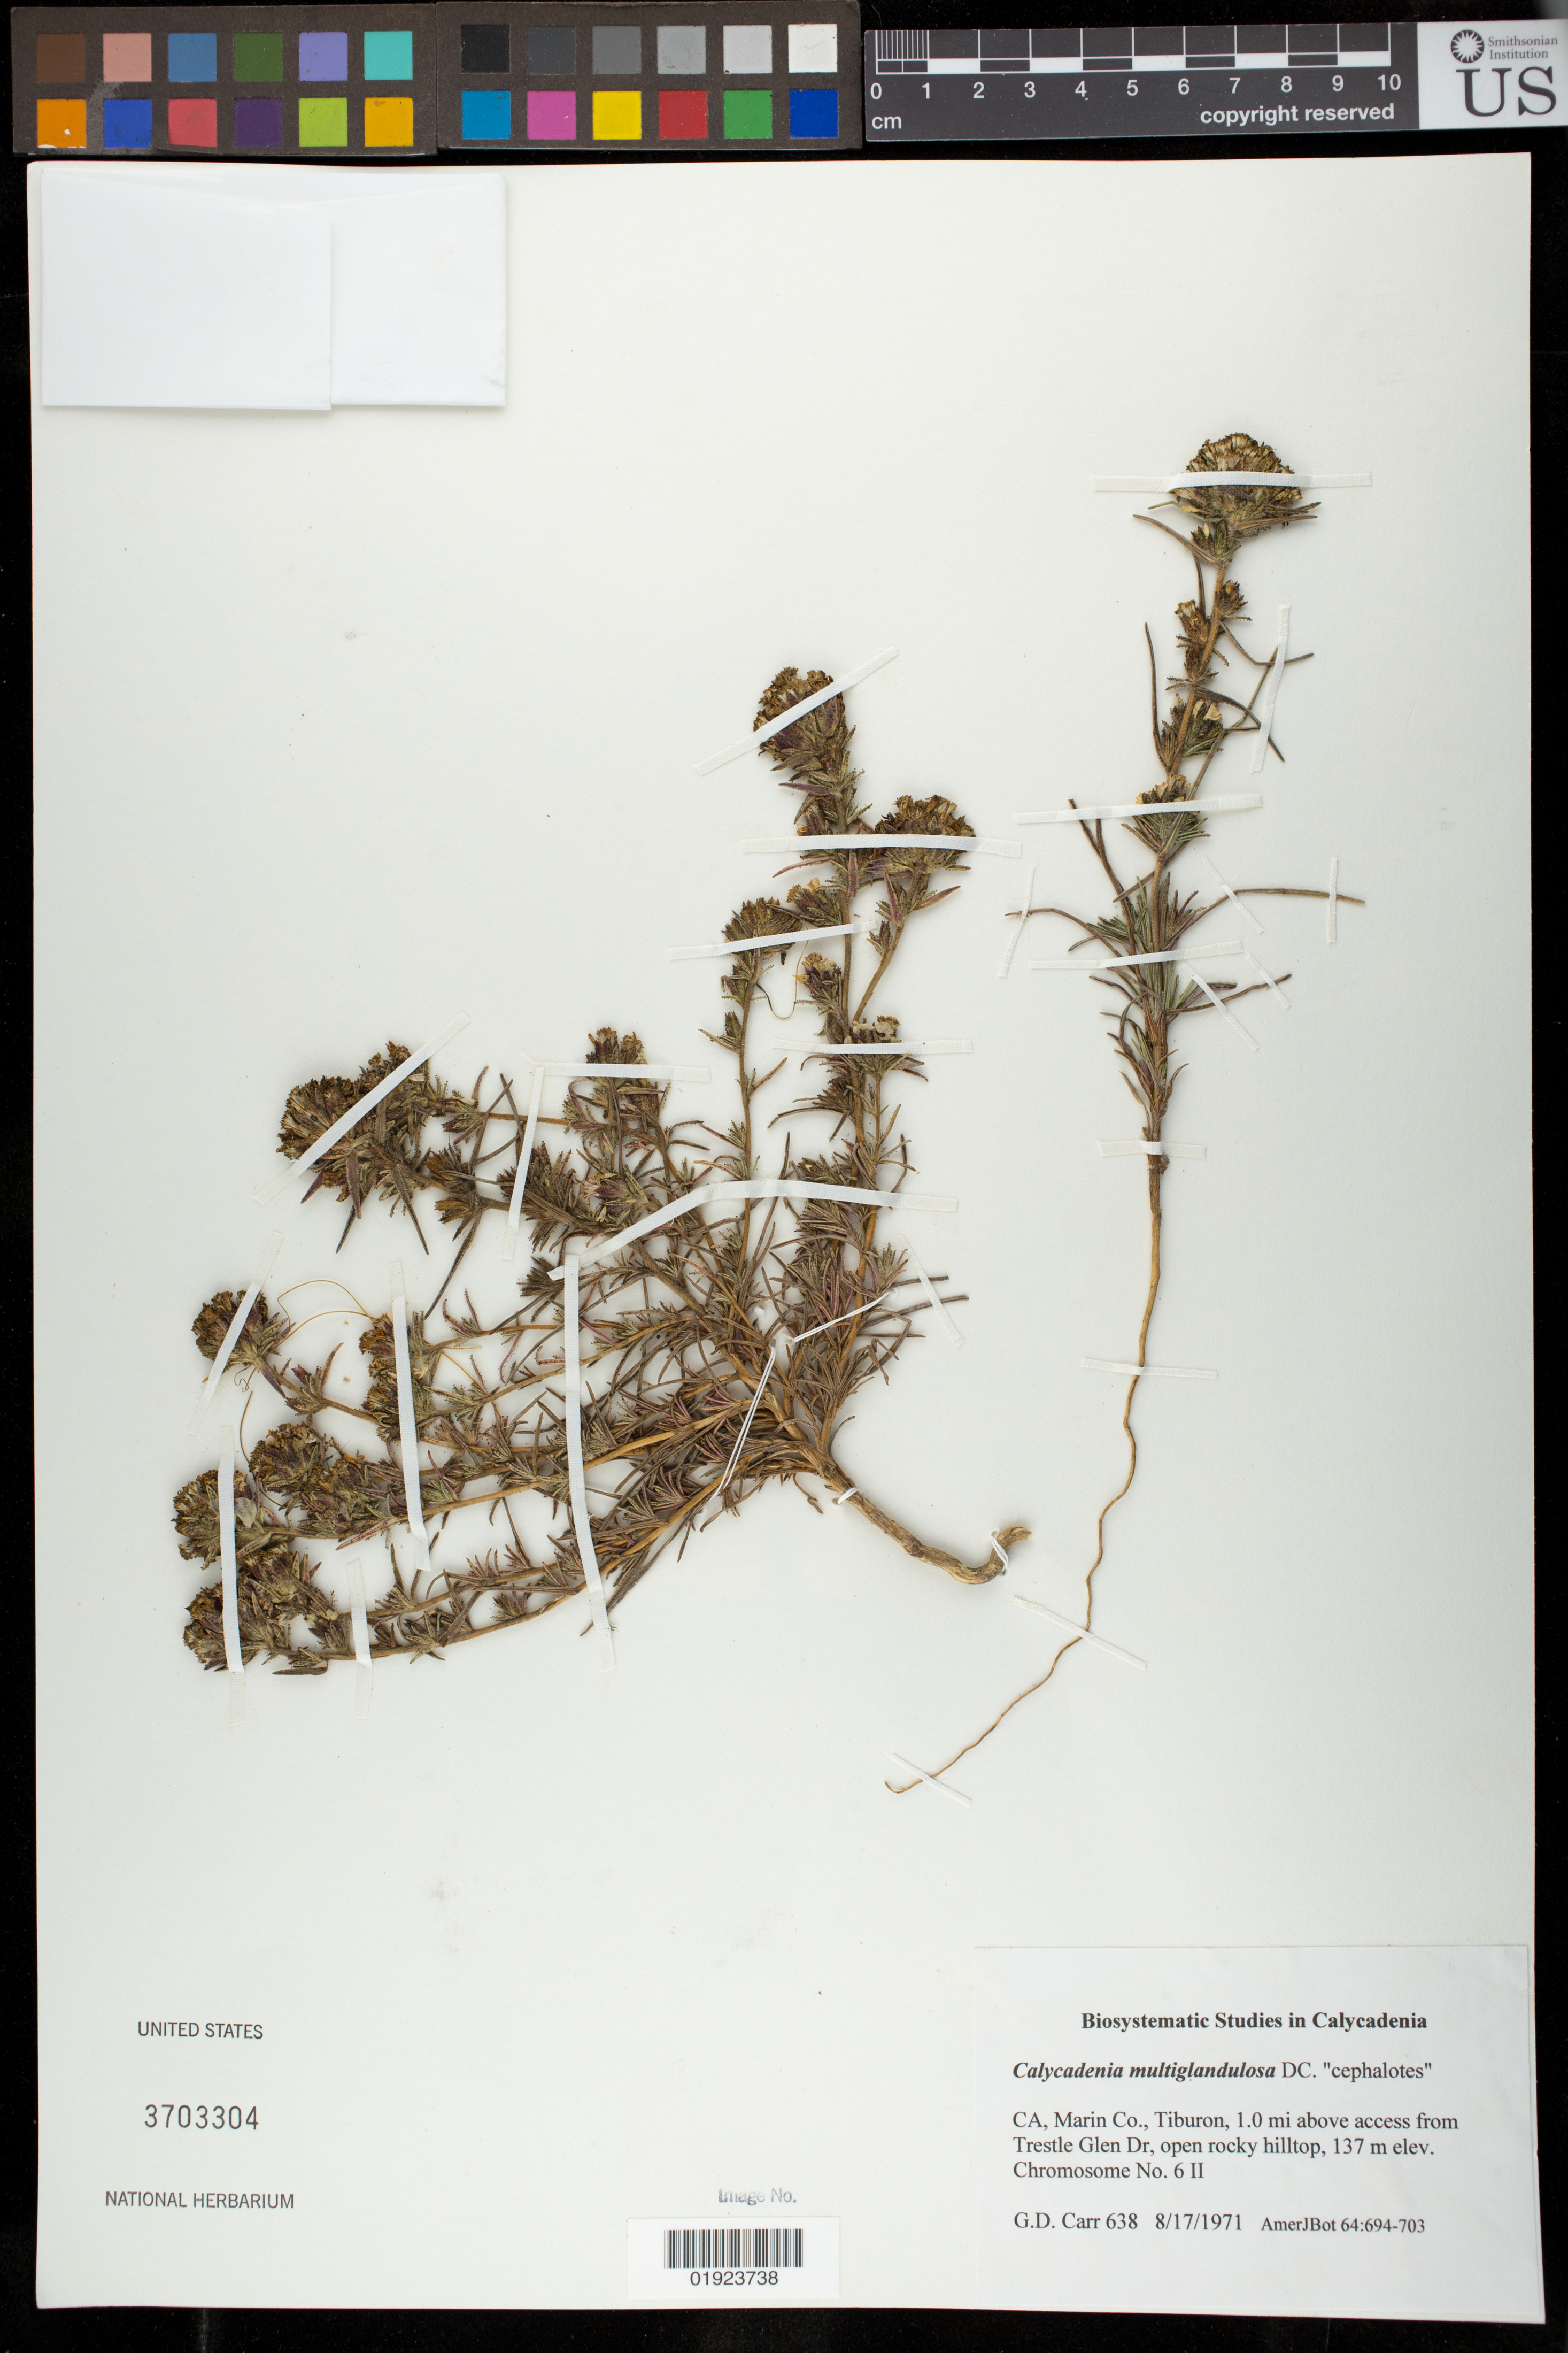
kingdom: Plantae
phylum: Tracheophyta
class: Magnoliopsida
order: Asterales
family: Asteraceae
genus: Calycadenia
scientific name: Calycadenia multiglandulosa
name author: DC.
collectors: G. Carr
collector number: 638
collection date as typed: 8/17/1971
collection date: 1971-08-17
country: United States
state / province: California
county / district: Marin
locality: Tiburon, 1.0 mi above access from Trestle Glen Dr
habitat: open rocky hilltop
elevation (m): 137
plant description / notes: Chromosome No. 6 II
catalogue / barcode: US 3703304